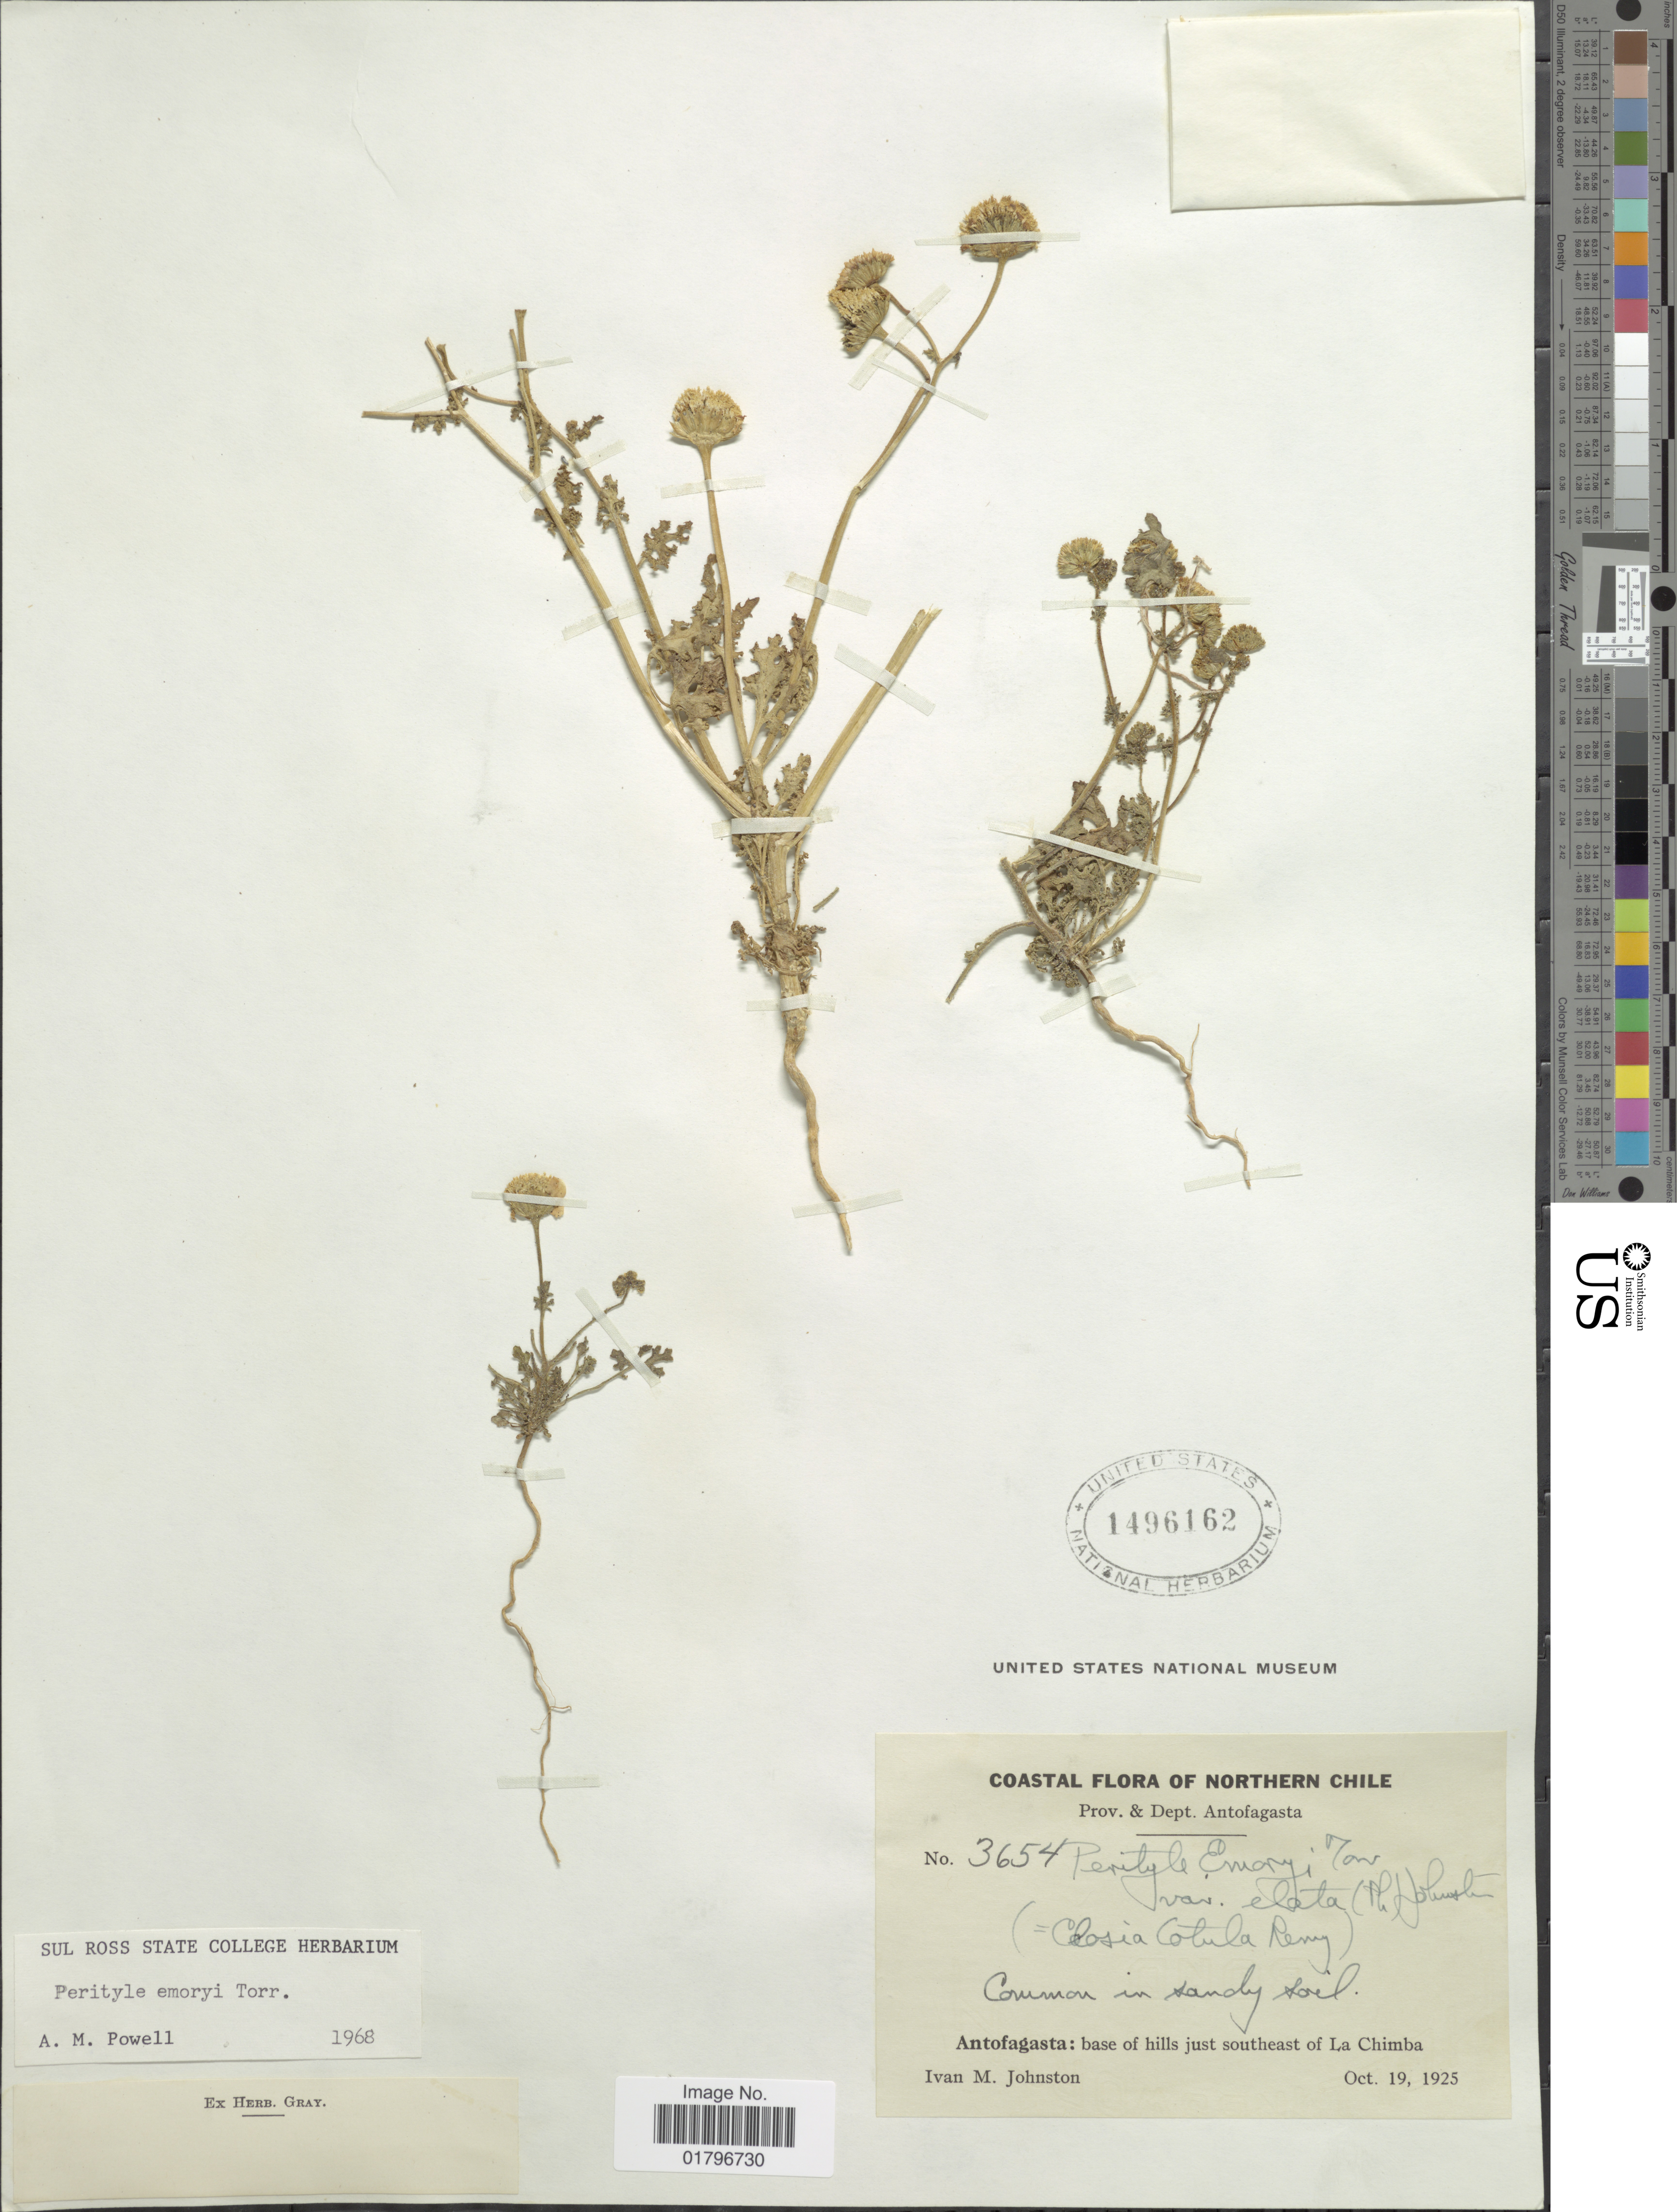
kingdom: Plantae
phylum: Tracheophyta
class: Magnoliopsida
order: Asterales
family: Asteraceae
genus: Perityle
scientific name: Perityle emoryi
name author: Torr.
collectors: I.M. Johnston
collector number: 3654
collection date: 1925-10-19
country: Chile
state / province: Antofagasta (II)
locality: Northern Chile. Prov. & Dept. Antofagasta. Antofagasta: base of hills just southeast of La Chimba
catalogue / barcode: US 1496162